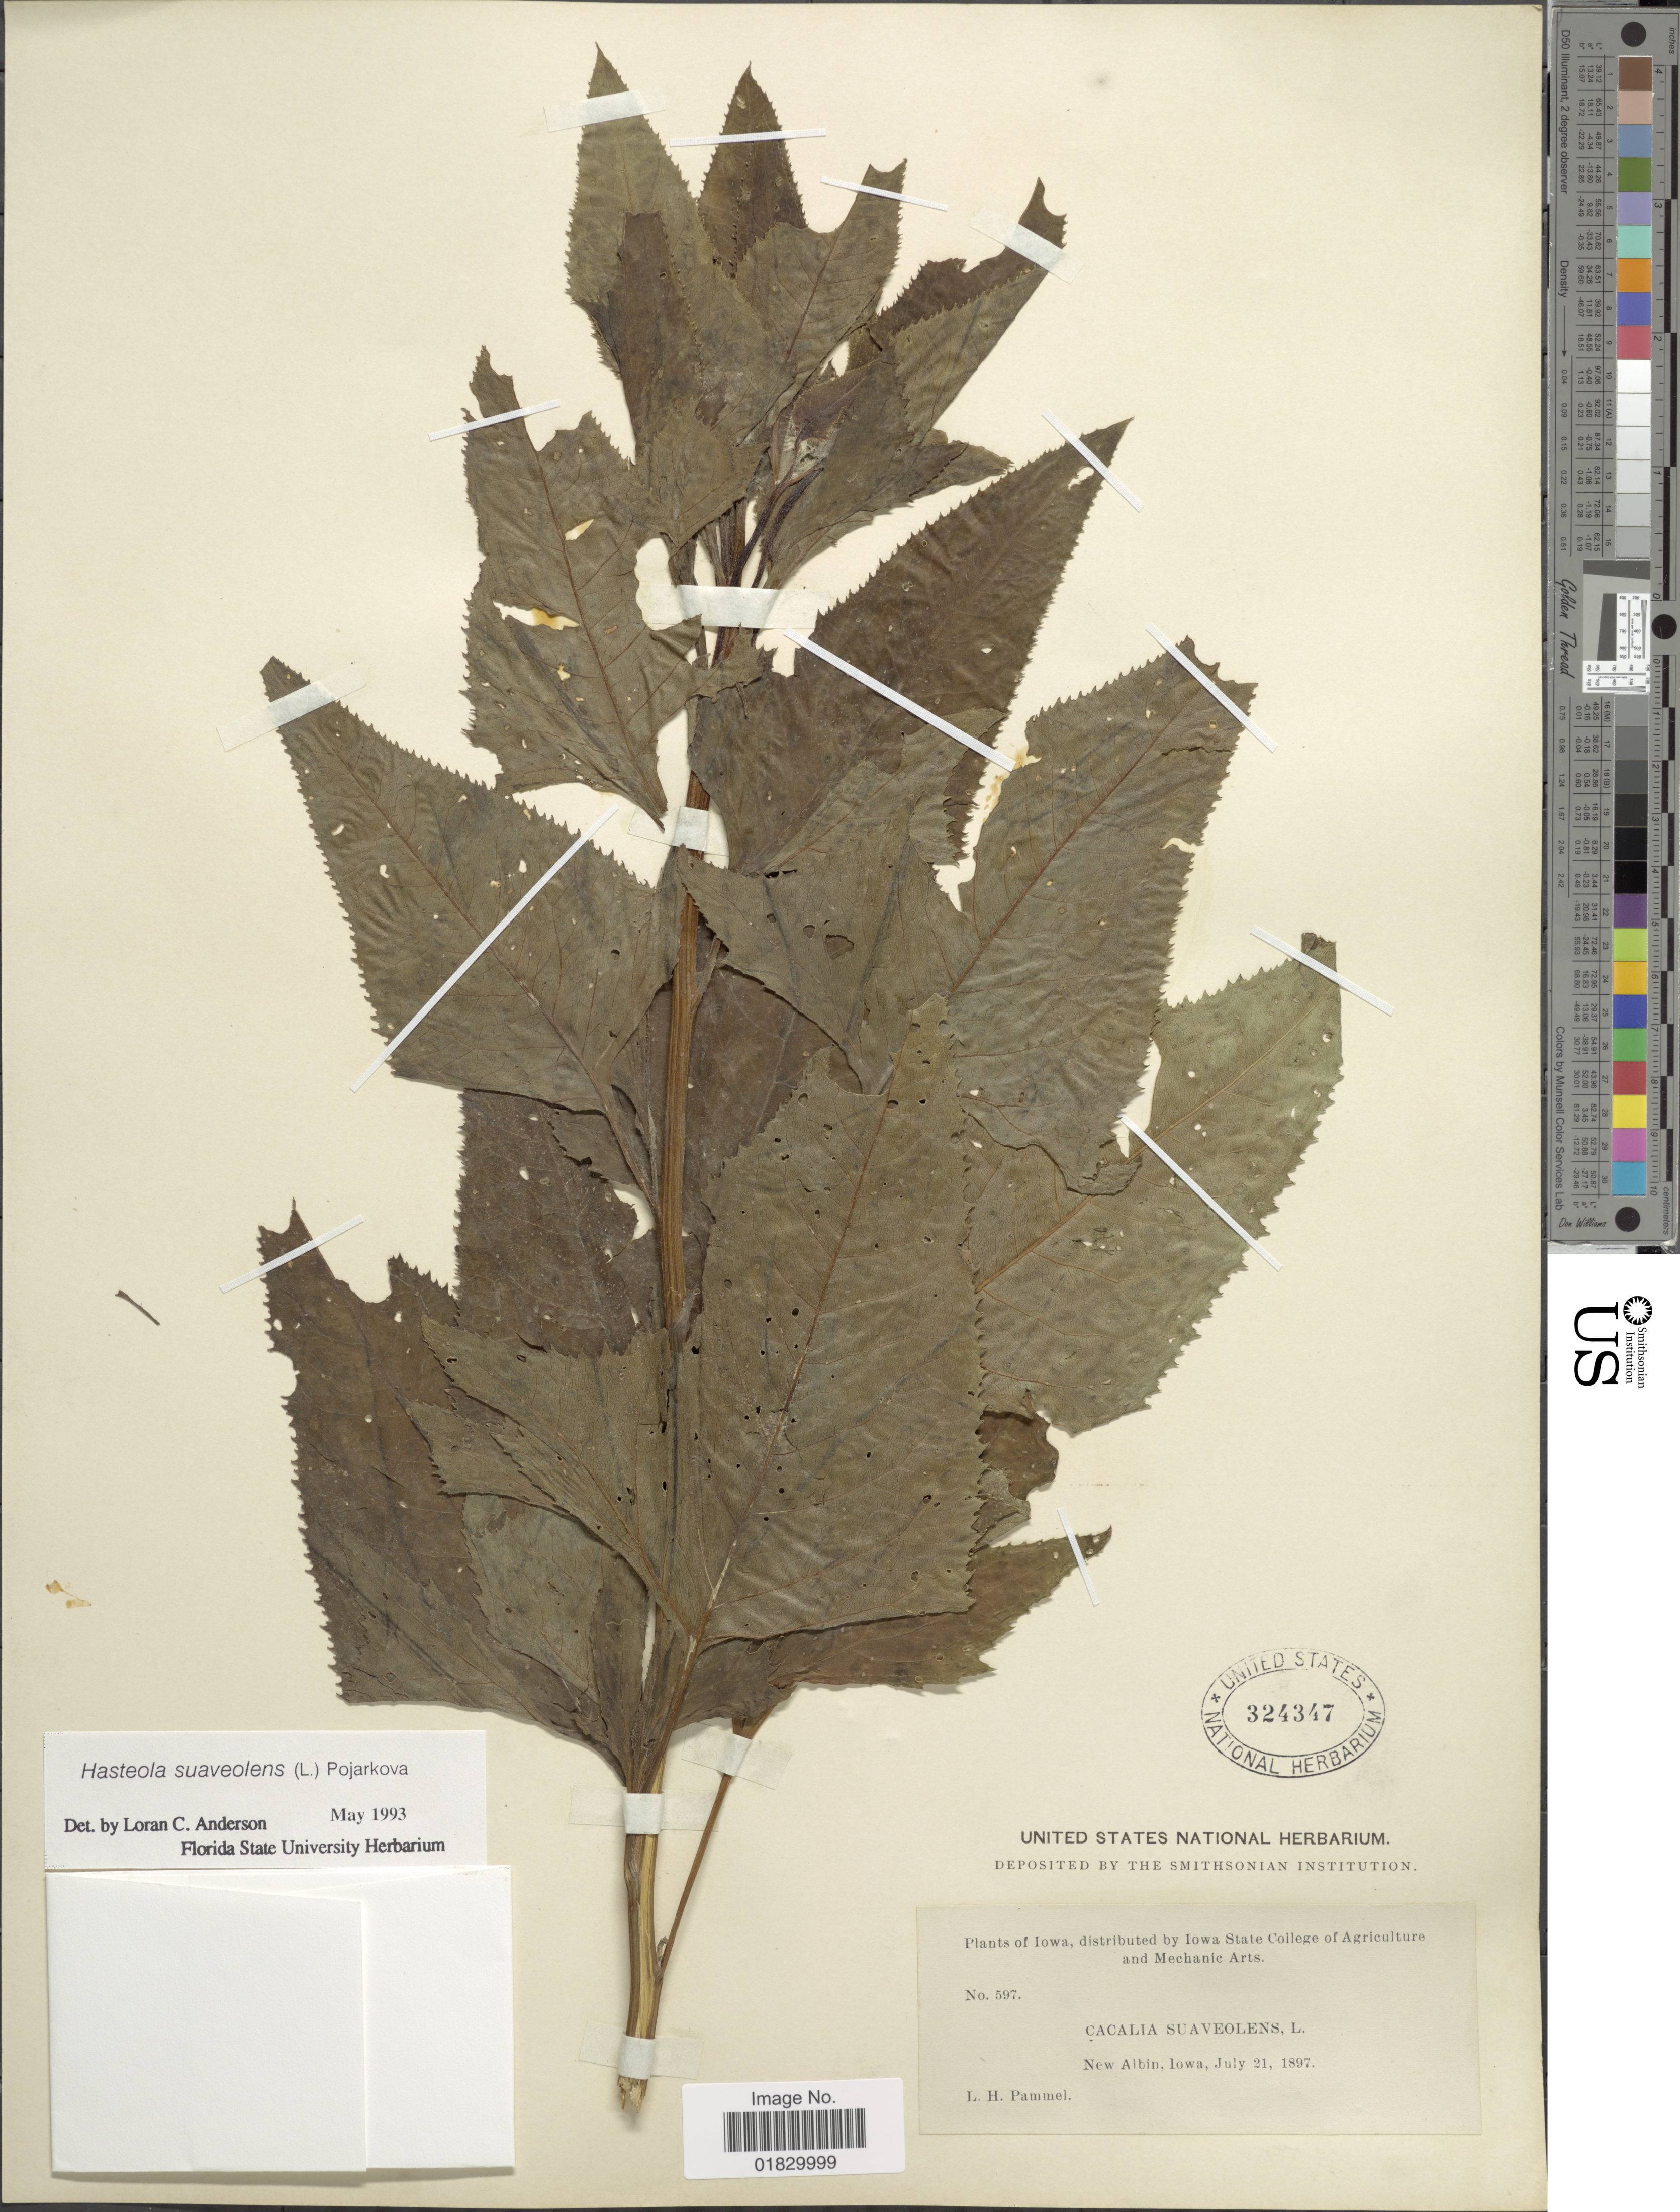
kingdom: Plantae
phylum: Tracheophyta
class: Magnoliopsida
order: Asterales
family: Asteraceae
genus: Hasteola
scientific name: Hasteola suaveolens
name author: (L.) Pojark.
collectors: L. Pammel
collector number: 597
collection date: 1897-07-21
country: United States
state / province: Iowa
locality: New Albin, Iowa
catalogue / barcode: US 324347